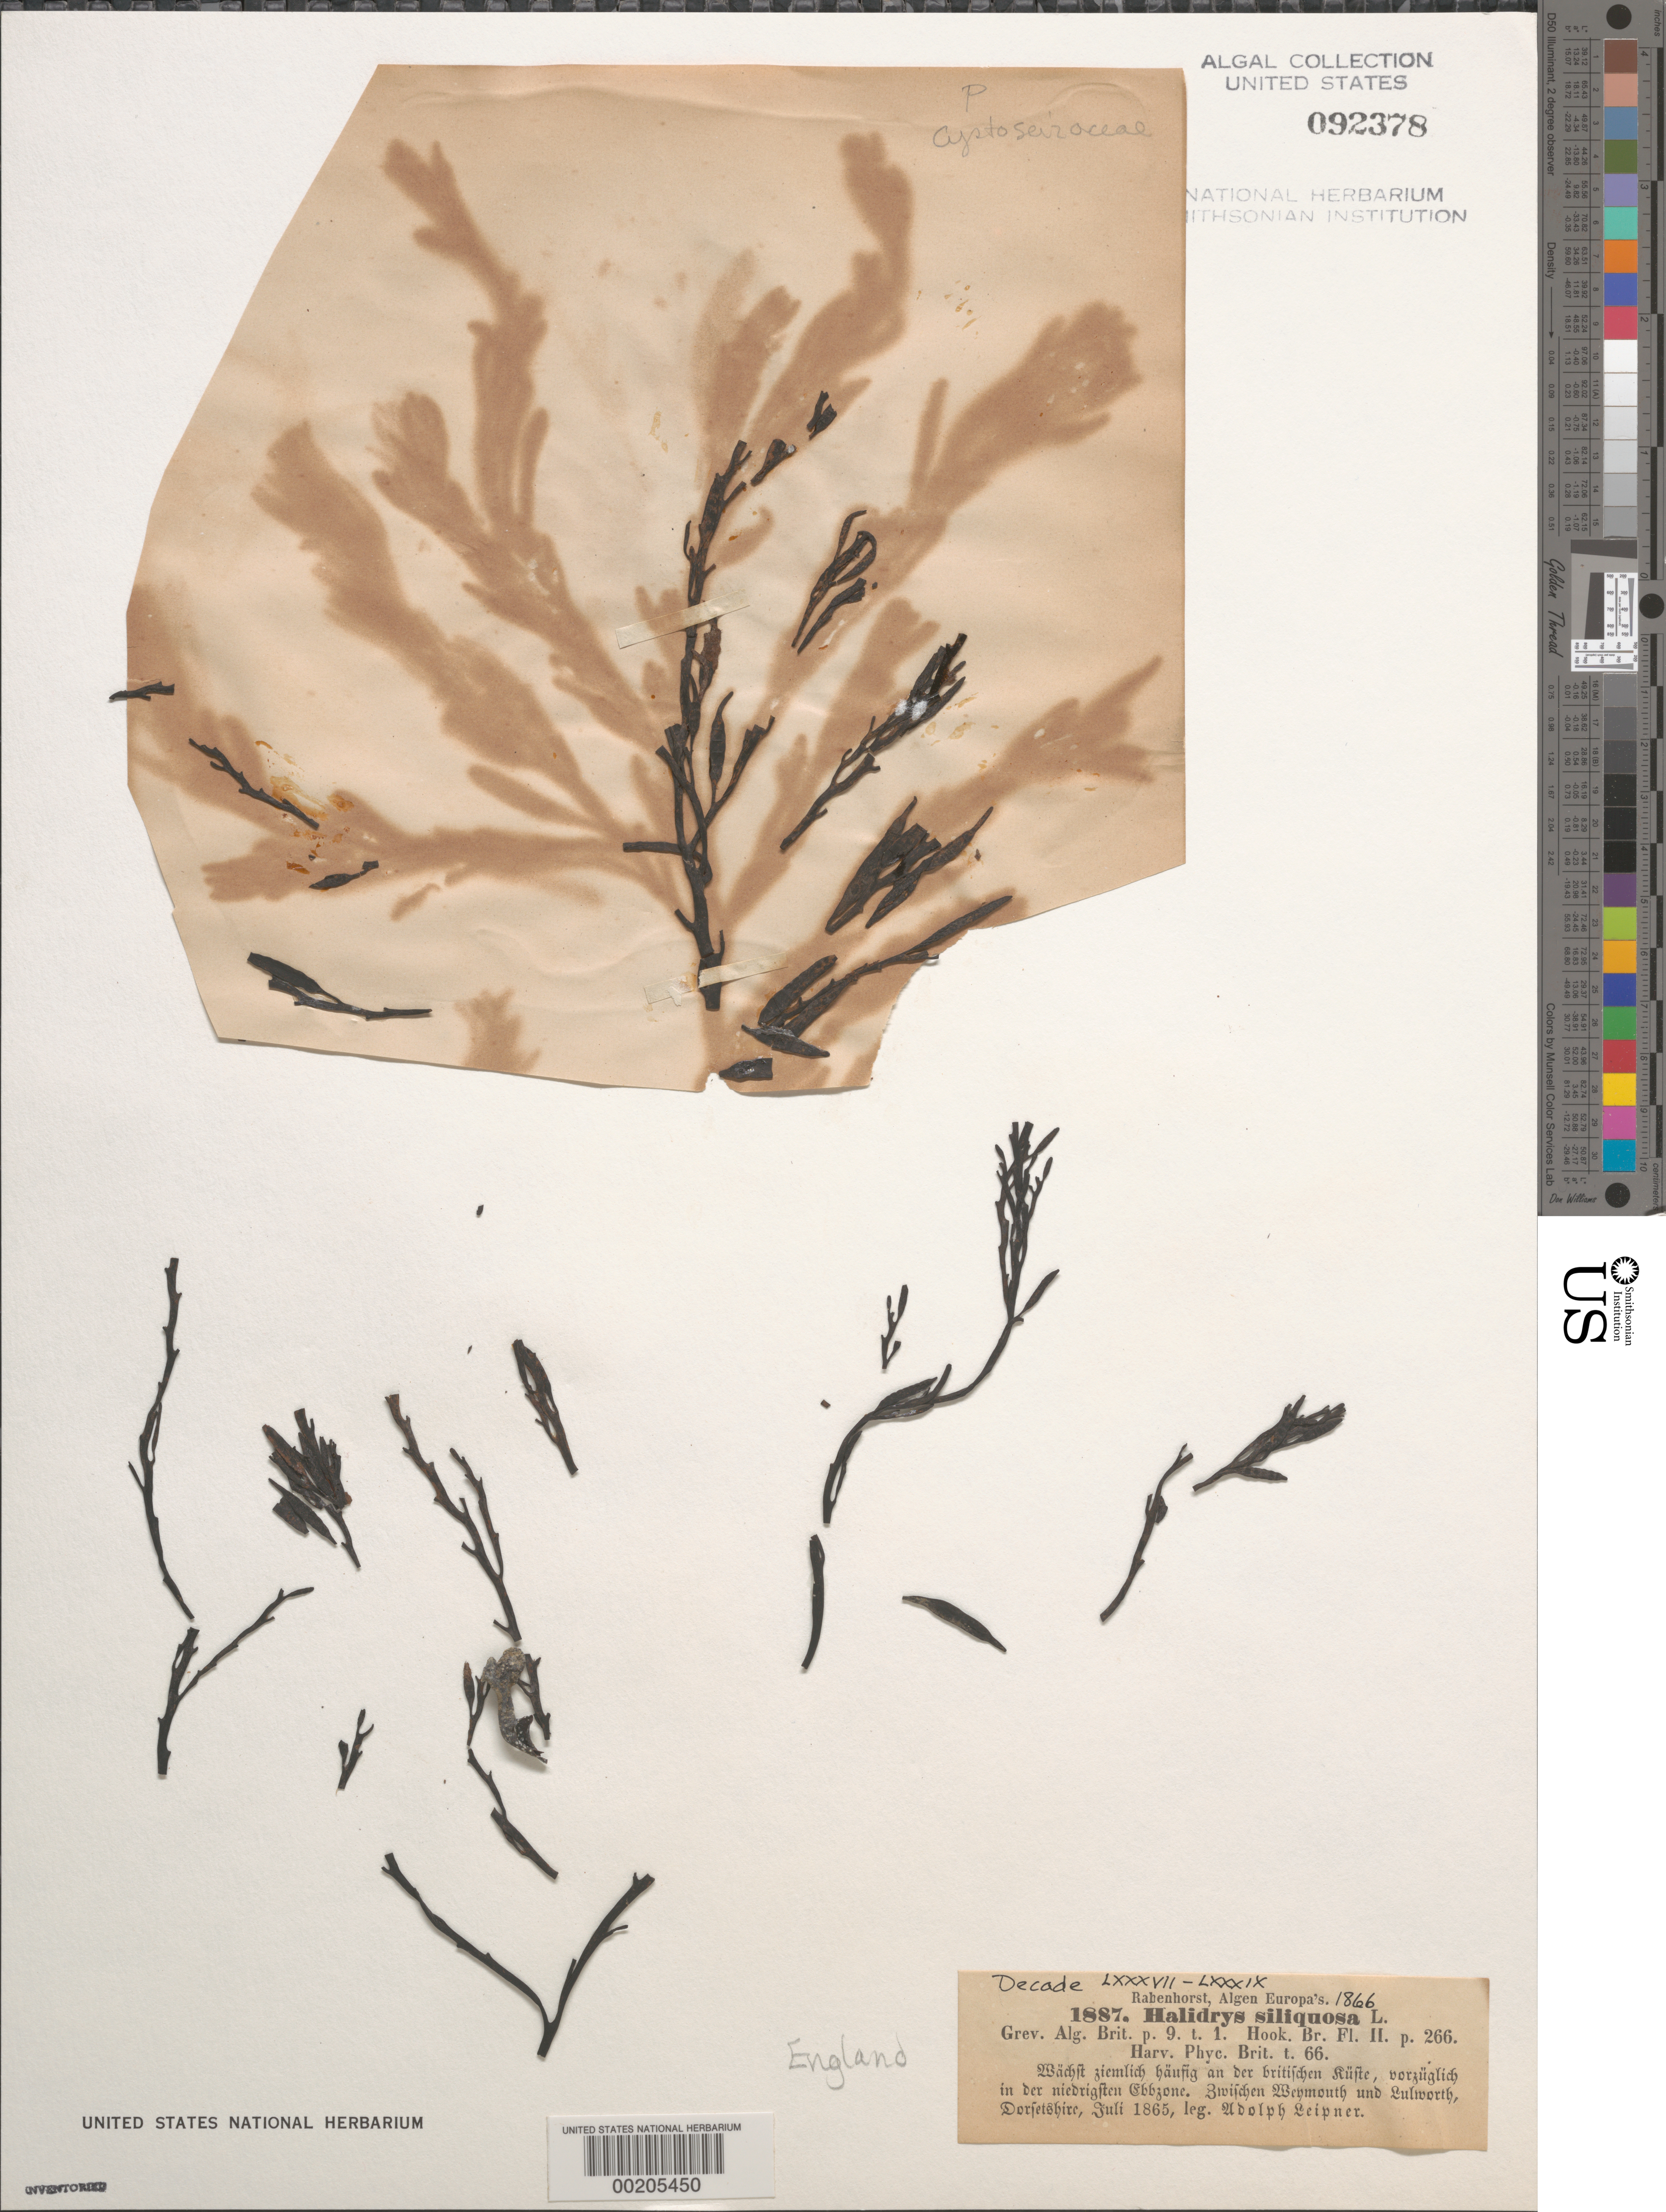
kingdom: Chromista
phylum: Ochrophyta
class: Phaeophyceae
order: Fucales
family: Sargassaceae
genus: Halidrys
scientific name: Halidrys siliquosa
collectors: A. Leipner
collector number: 1887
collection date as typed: Jul 1865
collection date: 1865-07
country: United Kingdom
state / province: England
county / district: Dorset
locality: Between Weymouth and Lullworth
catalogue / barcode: US 92378